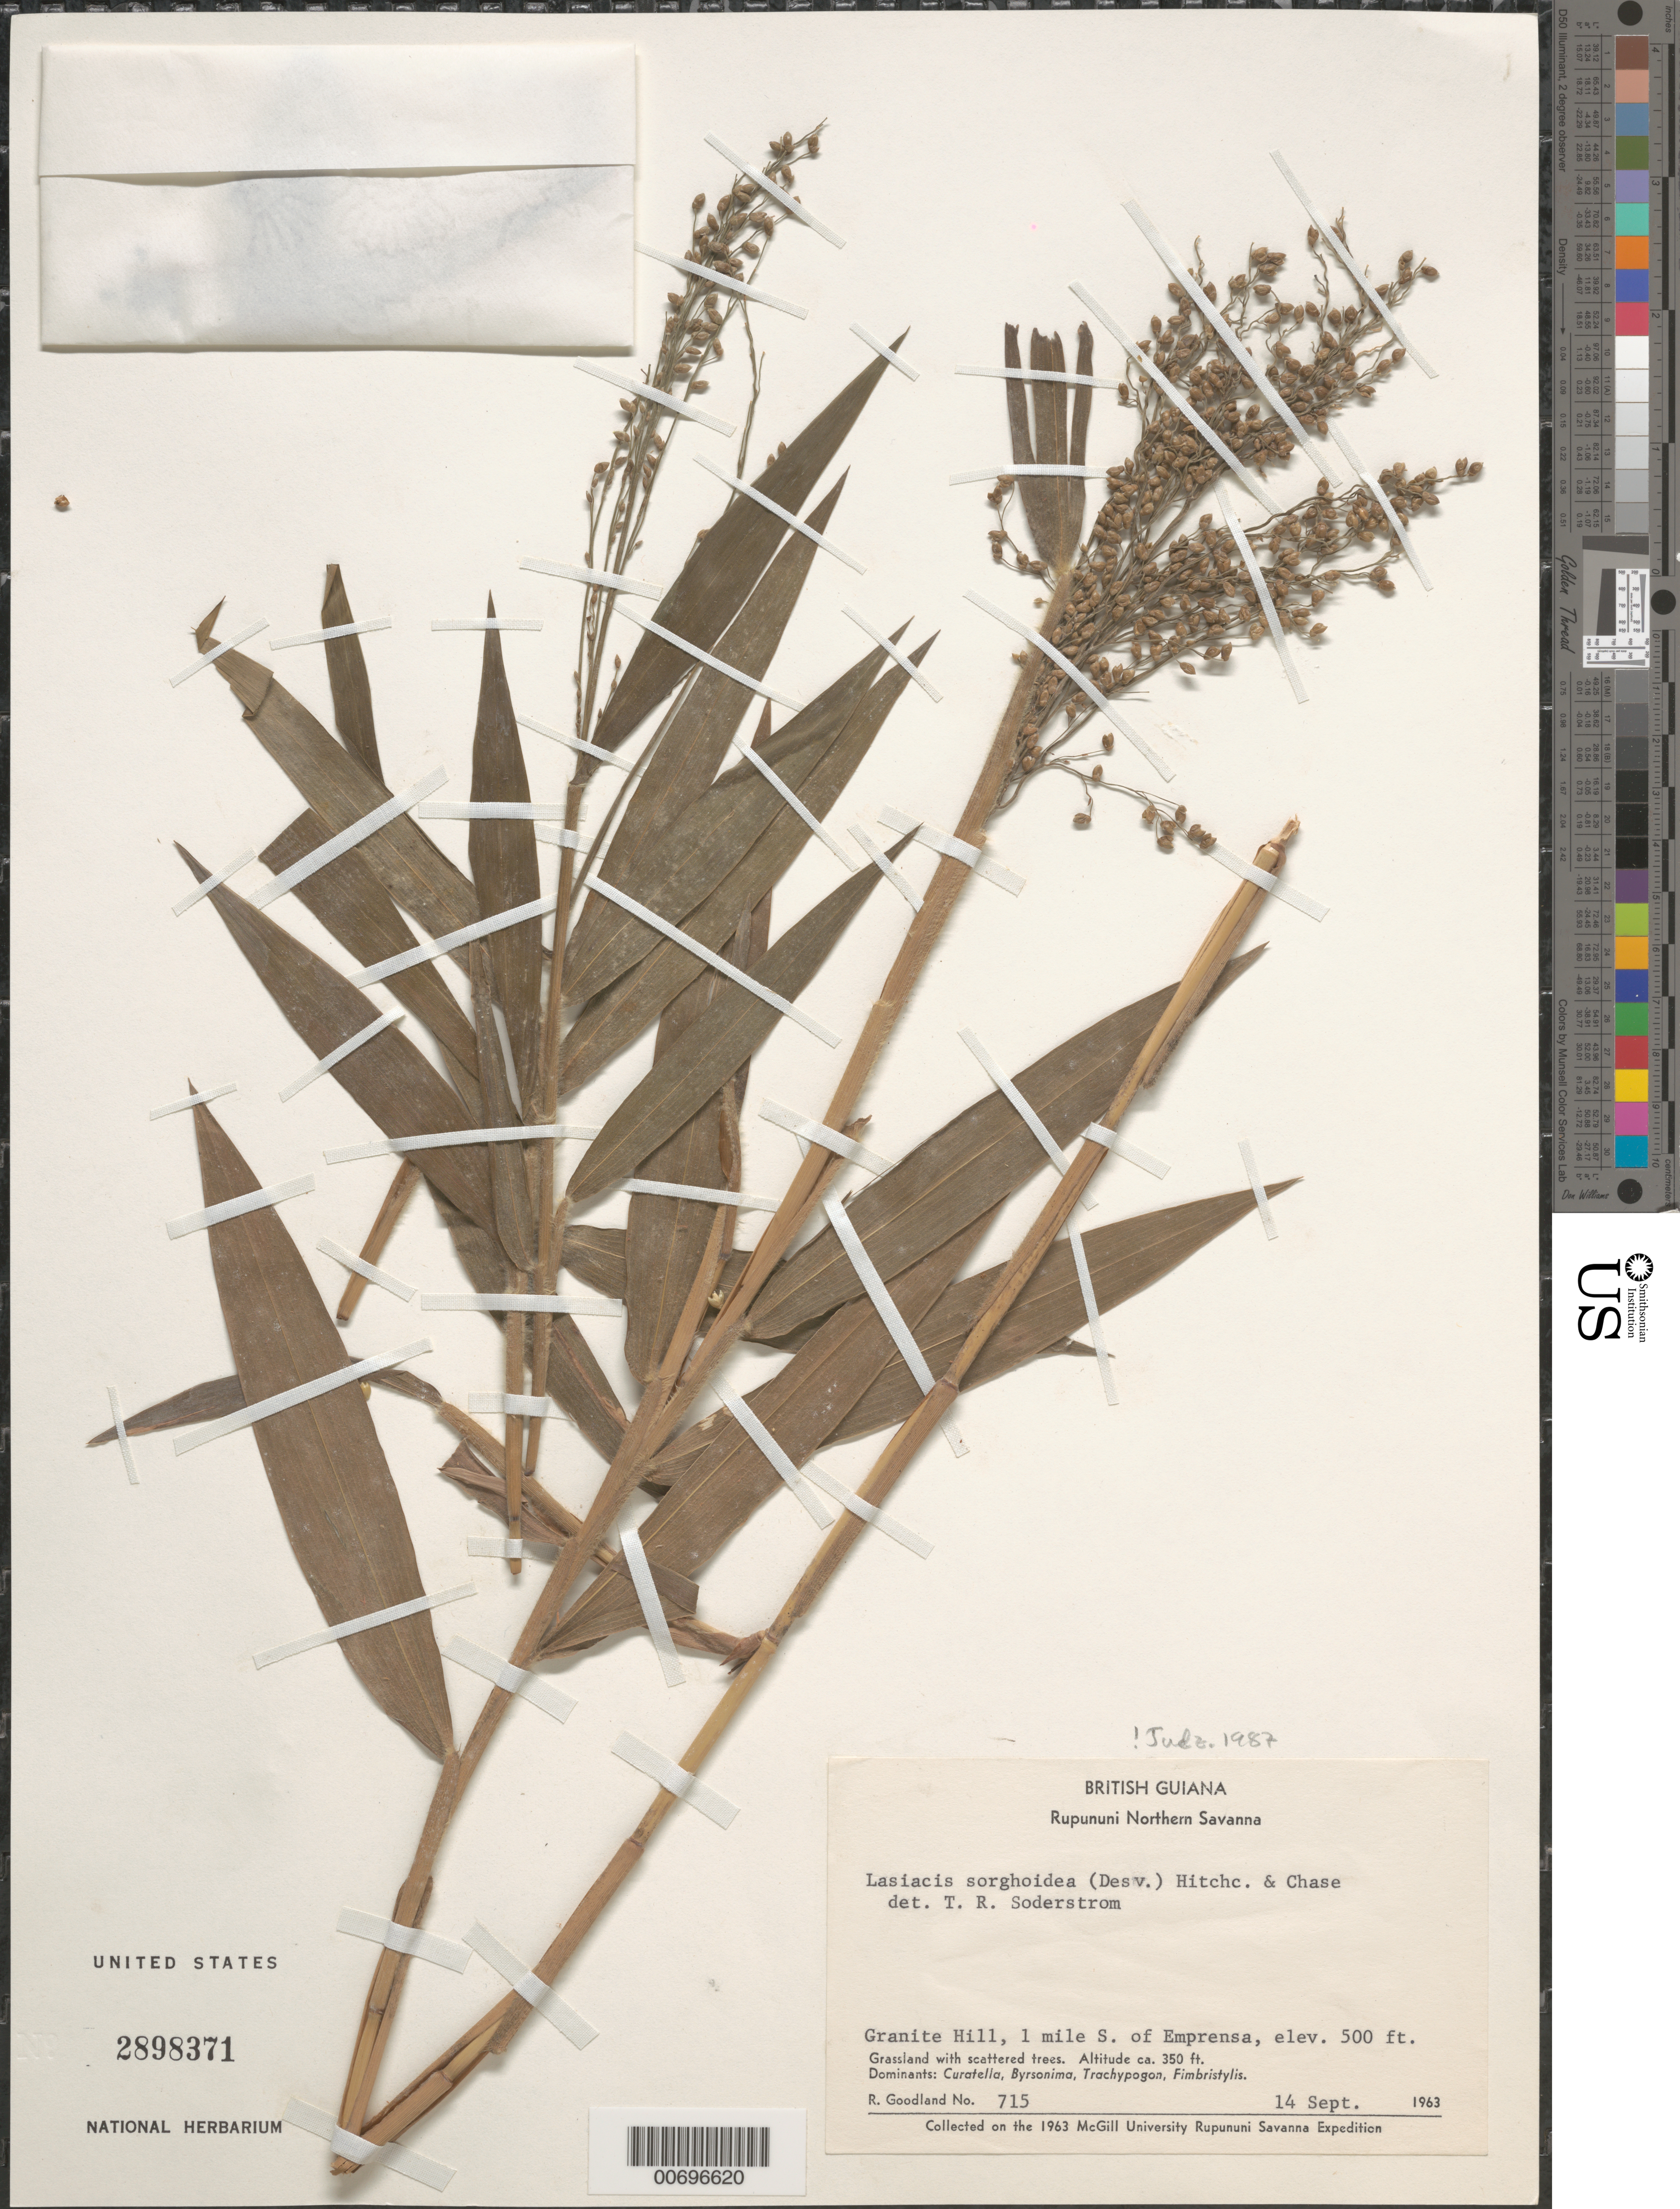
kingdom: Plantae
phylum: Tracheophyta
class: Liliopsida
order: Poales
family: Poaceae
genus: Lasiacis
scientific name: Lasiacis sorghoidea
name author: (Desv. ex Ham.) Hitchc. & Chase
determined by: Soderstrom, T. R.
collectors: R. Goodland & R. Persaud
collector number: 715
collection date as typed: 14-Sep-63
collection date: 1963-09-14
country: Guyana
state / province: U. Takutu-U. Essequibo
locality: Rupununi Northern Savanna, Granite Hill, 1 mi. S of Emprensa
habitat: Grassland with scattered trees. Dominants: Curatella, Byrsonima, Trachypogon, Fimbristylis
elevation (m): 152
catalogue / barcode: US 2898371